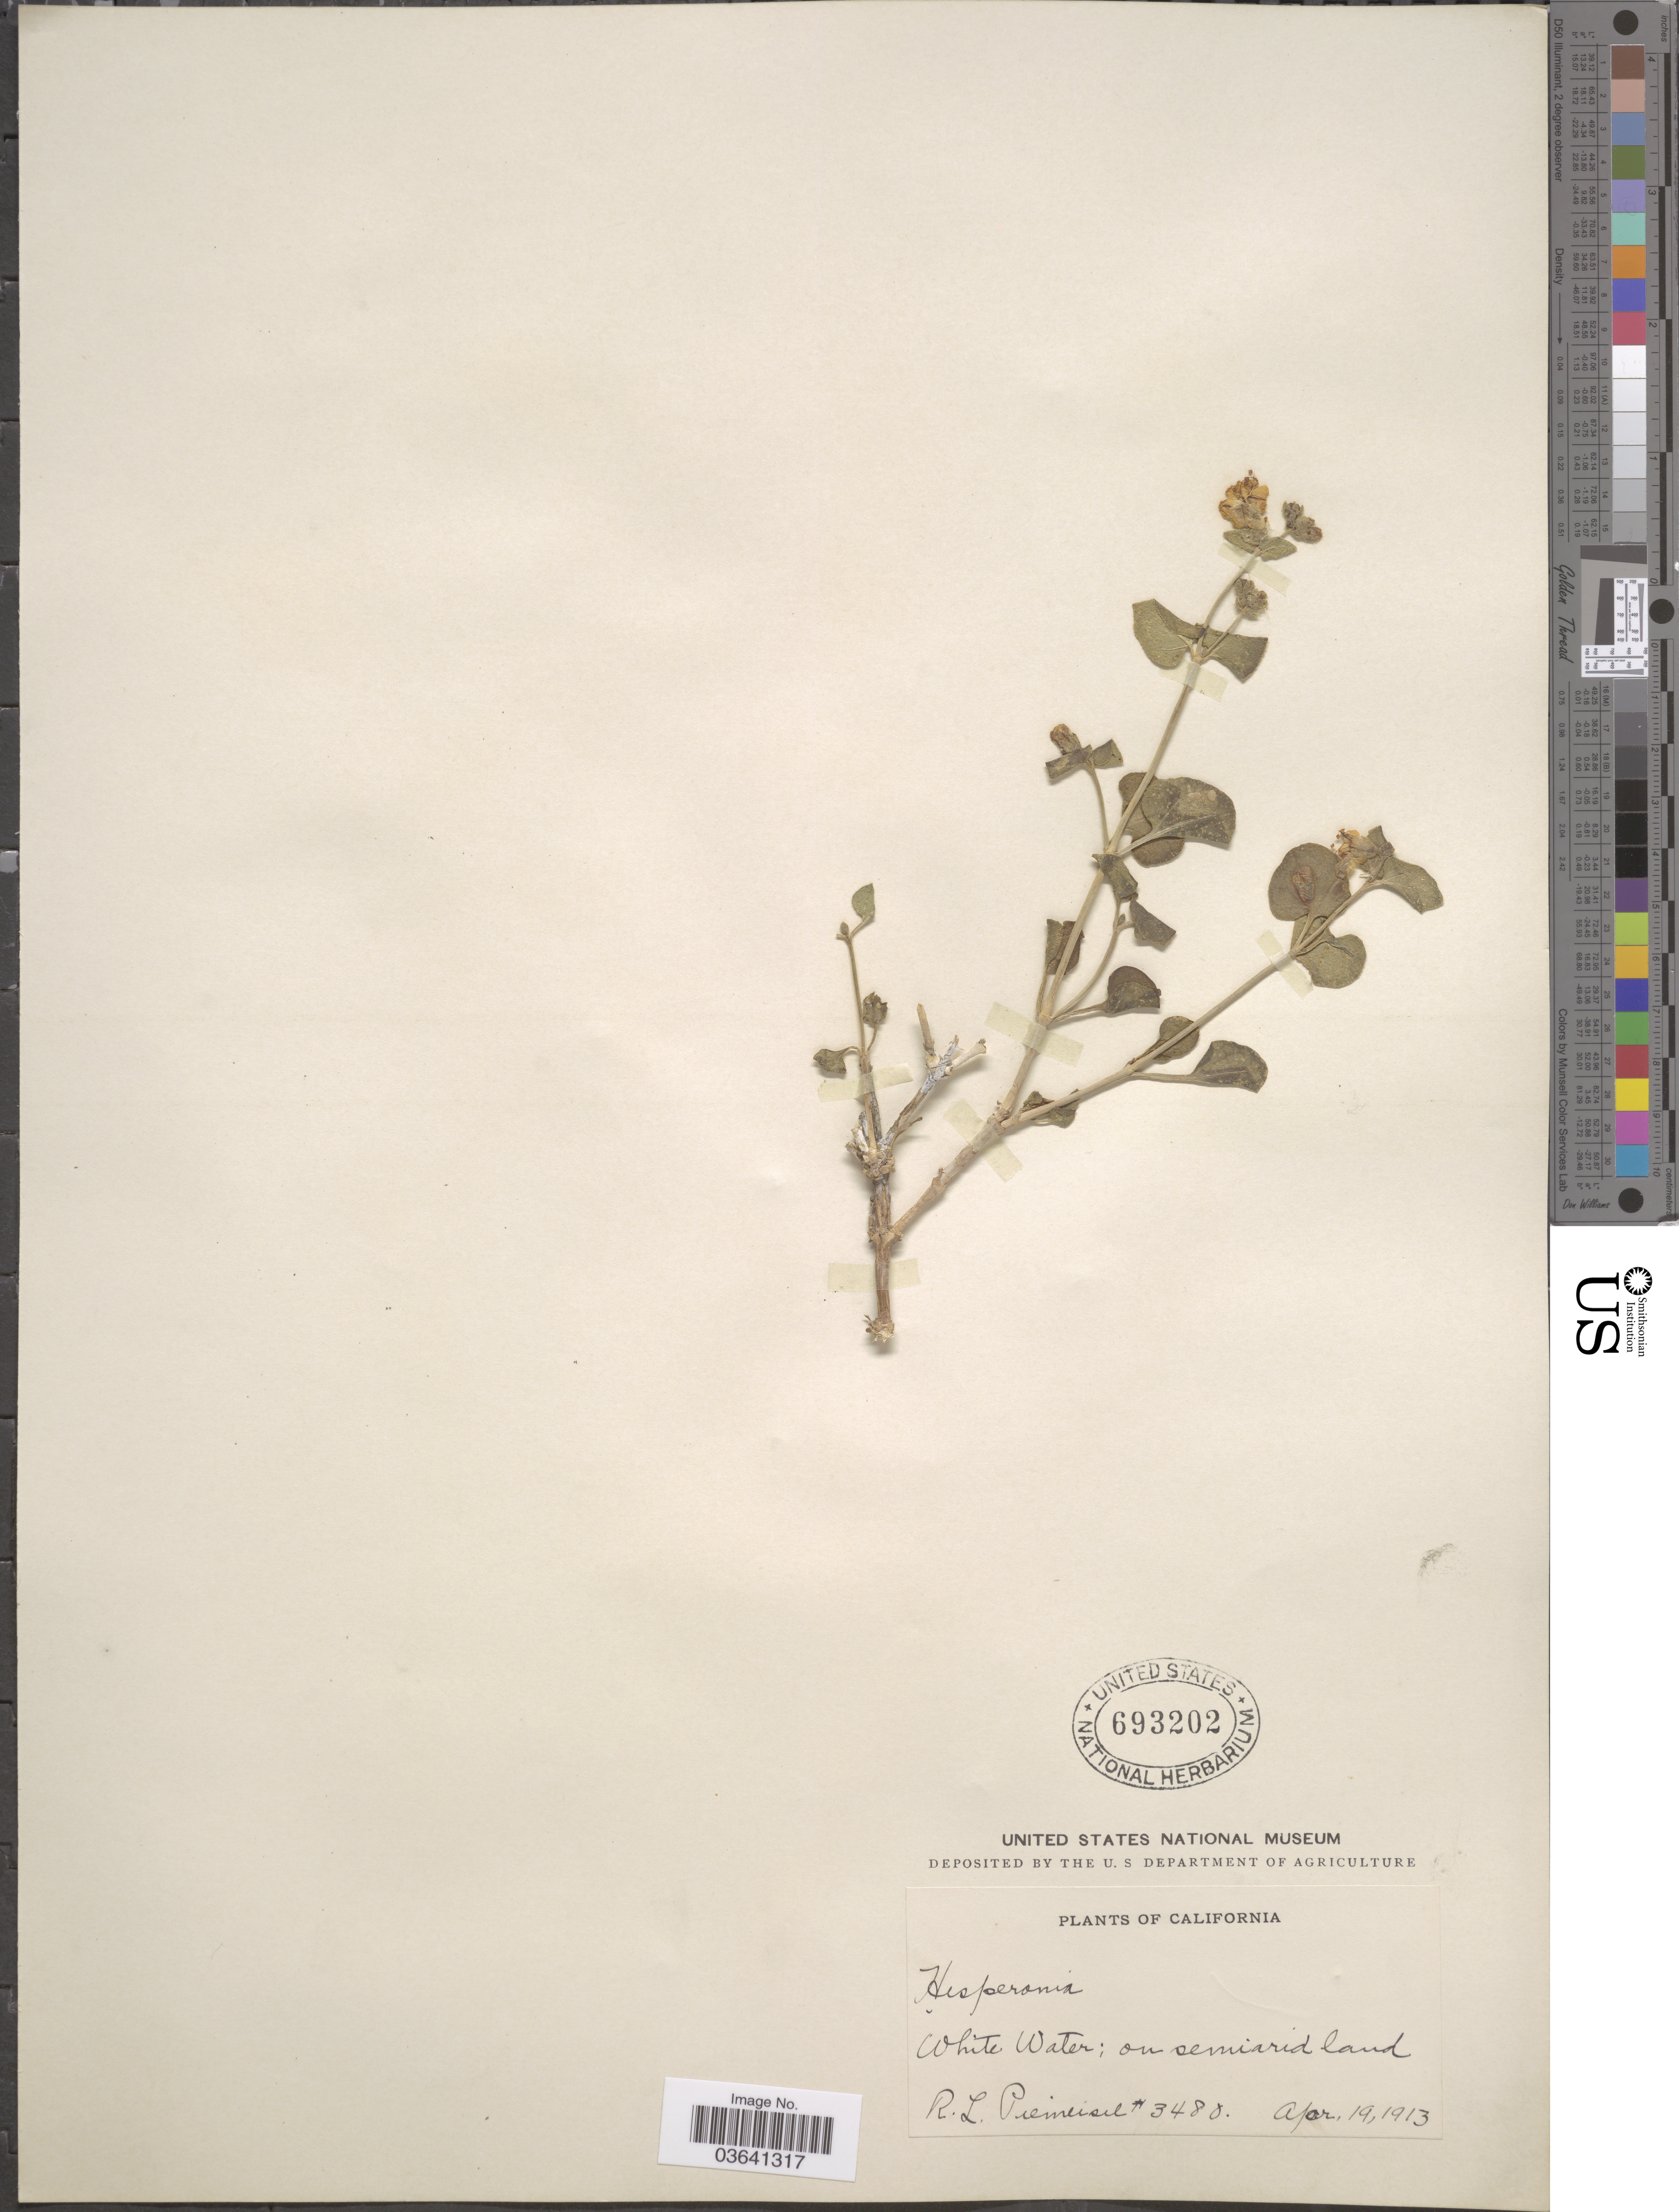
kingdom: Plantae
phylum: Tracheophyta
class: Magnoliopsida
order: Caryophyllales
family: Nyctaginaceae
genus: Mirabilis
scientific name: Mirabilis sp.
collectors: R. L. Piemeisel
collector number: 3480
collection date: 1913-04-19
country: United States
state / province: California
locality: White Water.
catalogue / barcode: US 693202